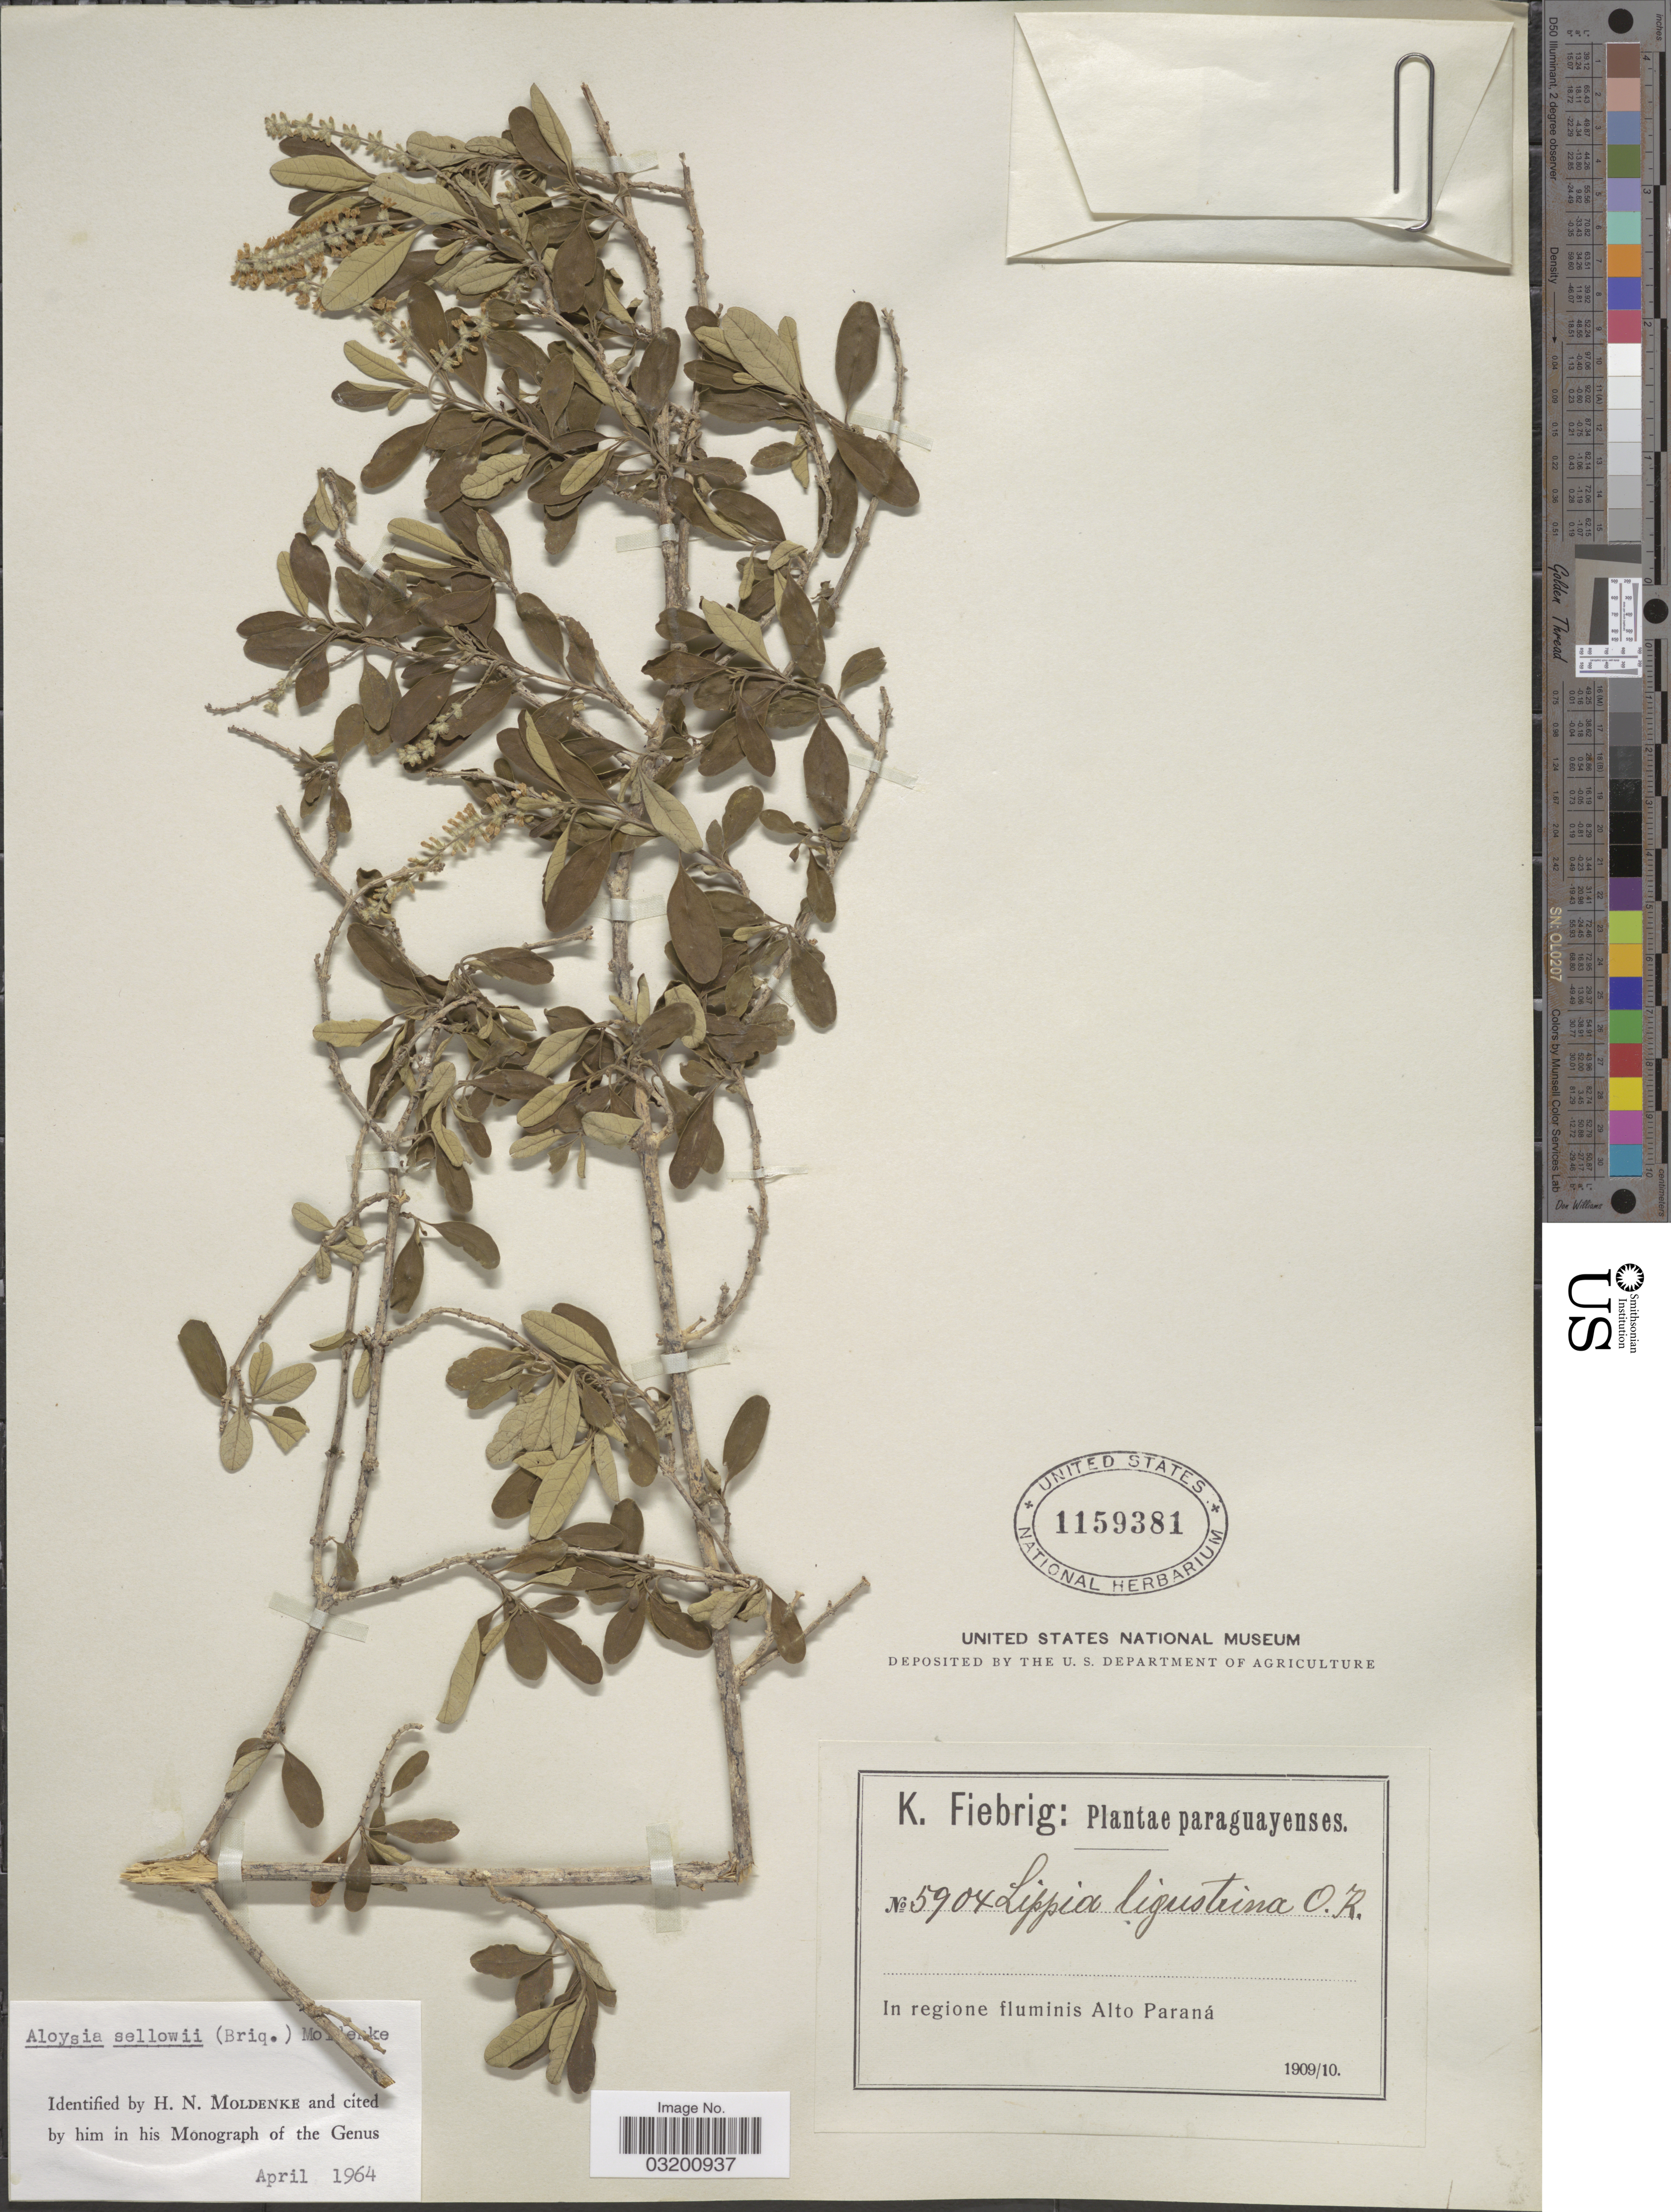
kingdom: Plantae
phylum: Tracheophyta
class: Magnoliopsida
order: Lamiales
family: Verbenaceae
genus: Aloysia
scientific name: Aloysia sellowii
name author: (Briq.) Moldenke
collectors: K. Fiebrig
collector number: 5904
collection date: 1909/1910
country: Paraguay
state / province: Alto Parana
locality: In regione fluminis Alto Paraná.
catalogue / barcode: US 1159381